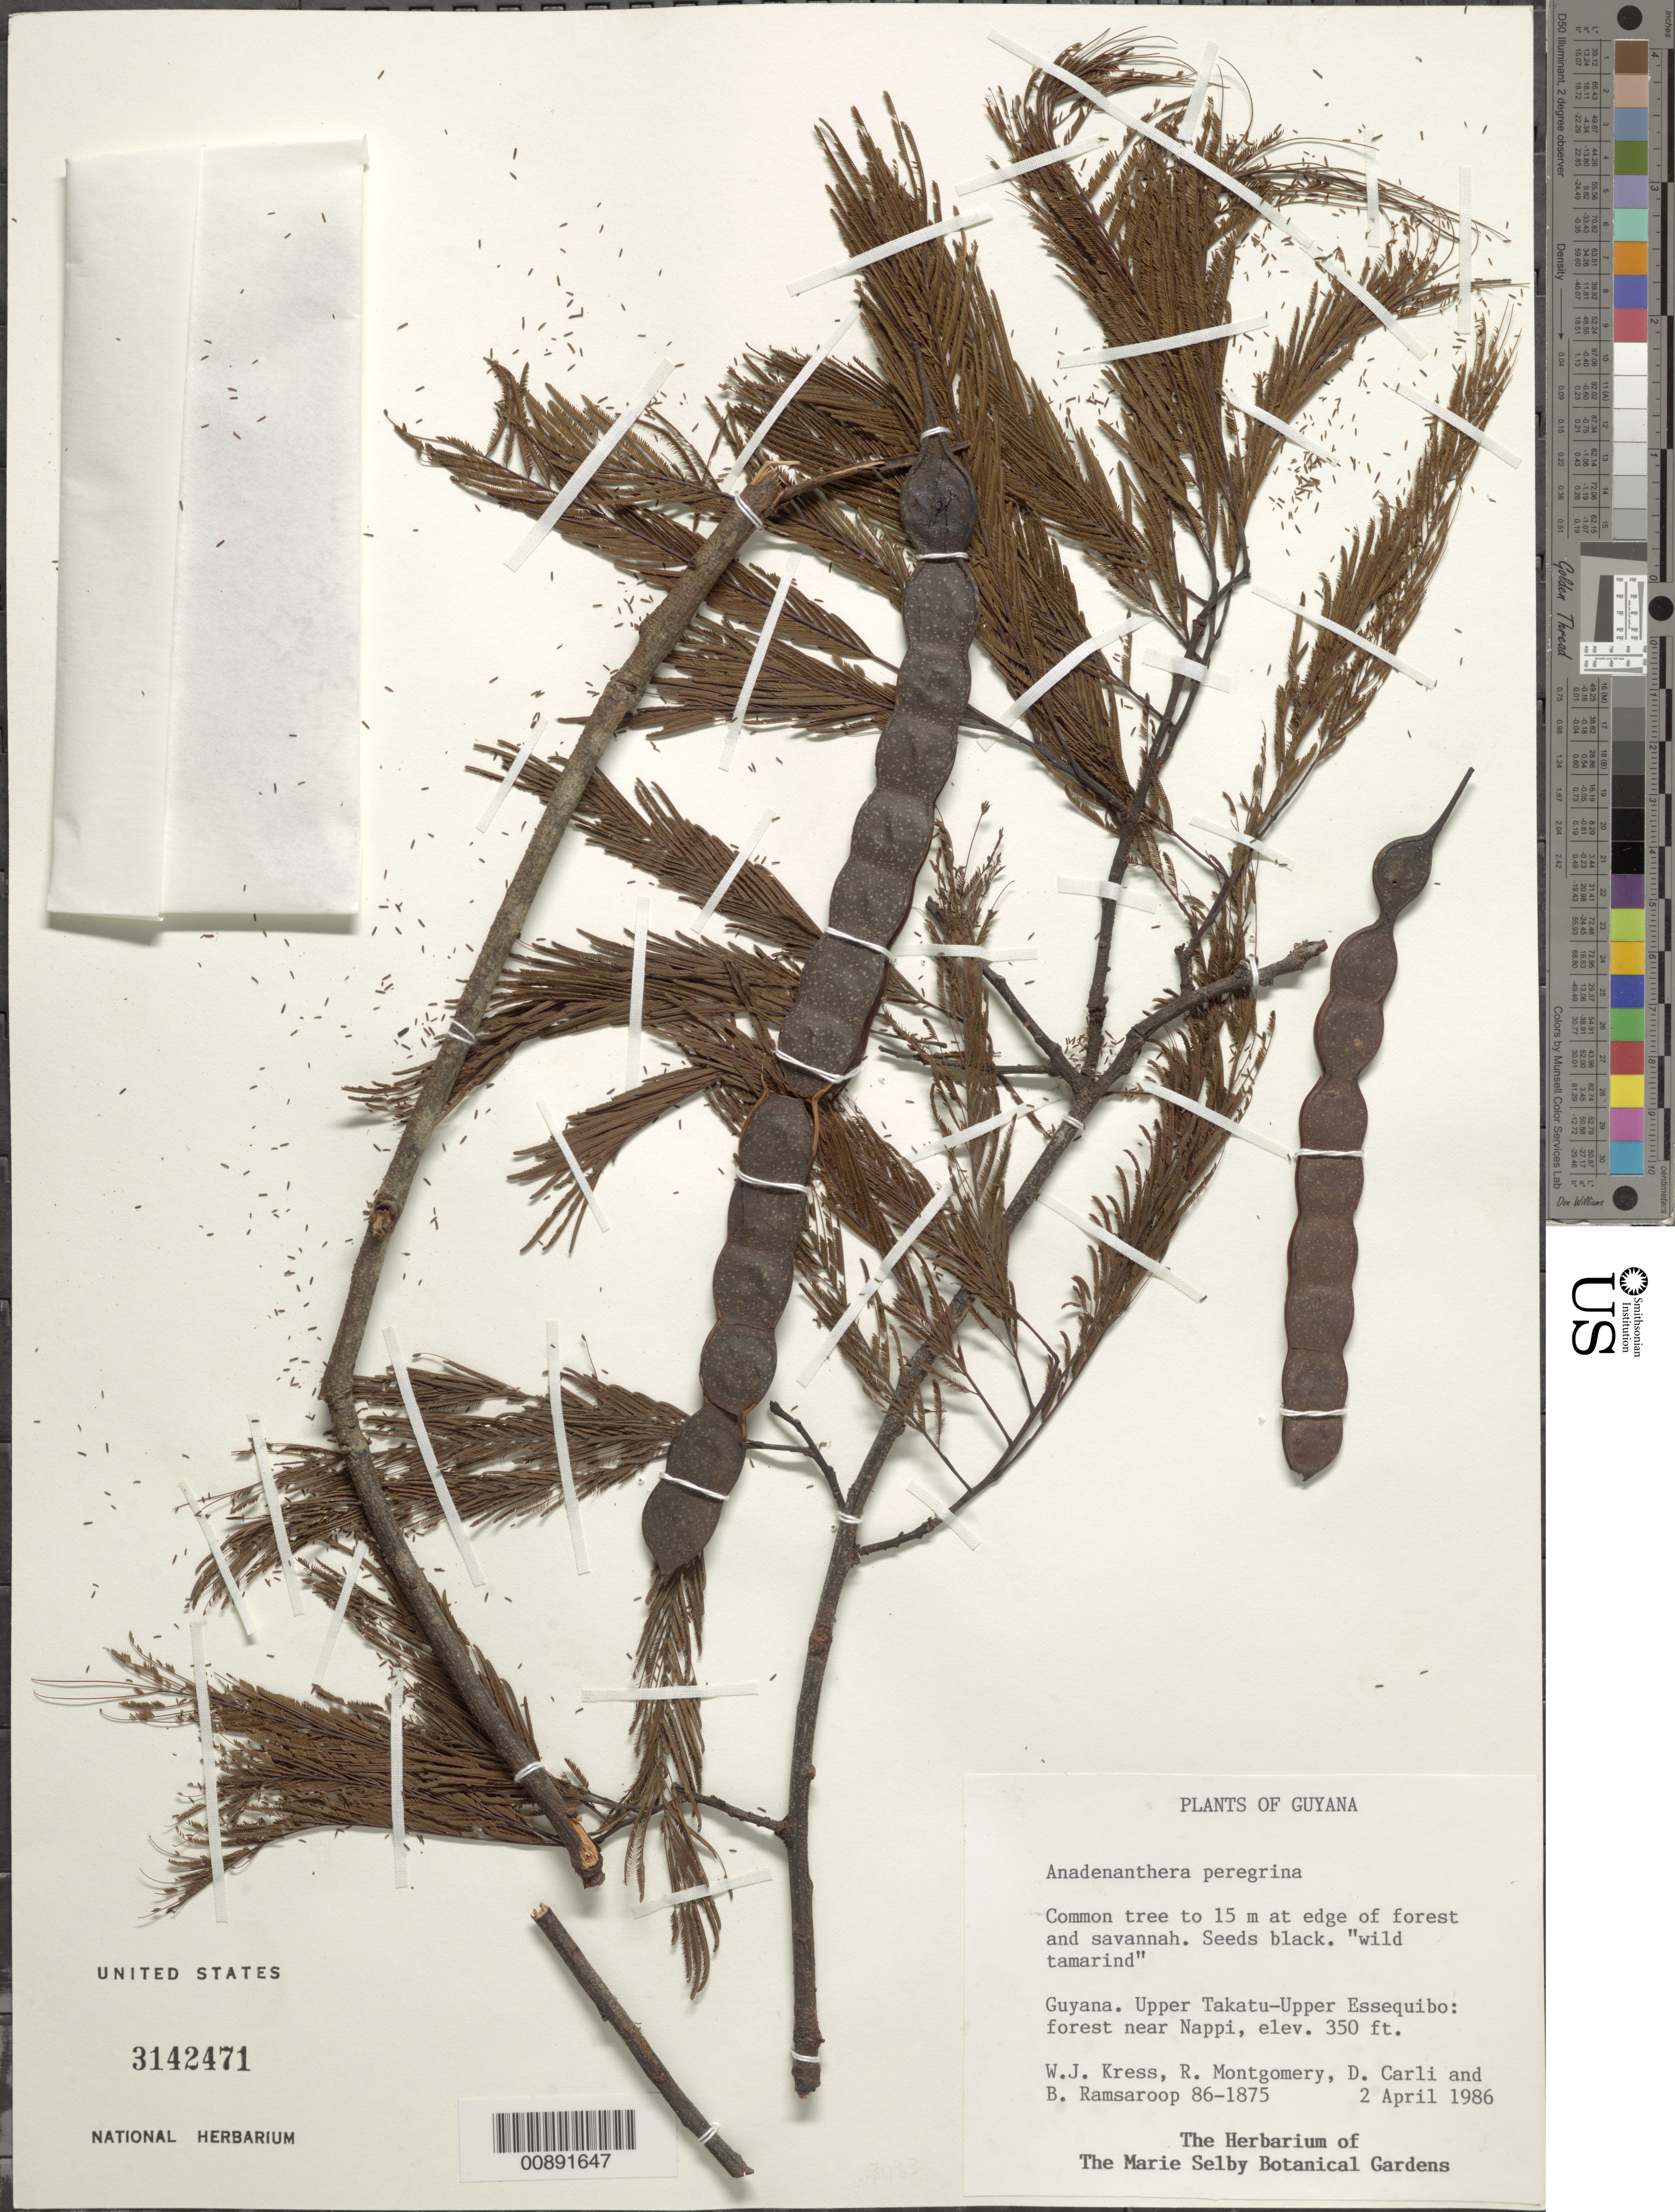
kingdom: Plantae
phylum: Tracheophyta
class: Magnoliopsida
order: Fabales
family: Fabaceae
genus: Anadenanthera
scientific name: Anadenanthera peregrina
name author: (L.) Speg.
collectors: W. J. Kress, R. Montgomery, D. Carli & B. Ramsaroop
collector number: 86 1875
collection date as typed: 2-Apr-86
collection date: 1986-04-02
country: Guyana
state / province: U. Takutu-U. Essequibo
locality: Nappi, near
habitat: Edge of forest and savanna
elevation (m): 107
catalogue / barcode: US 3142471